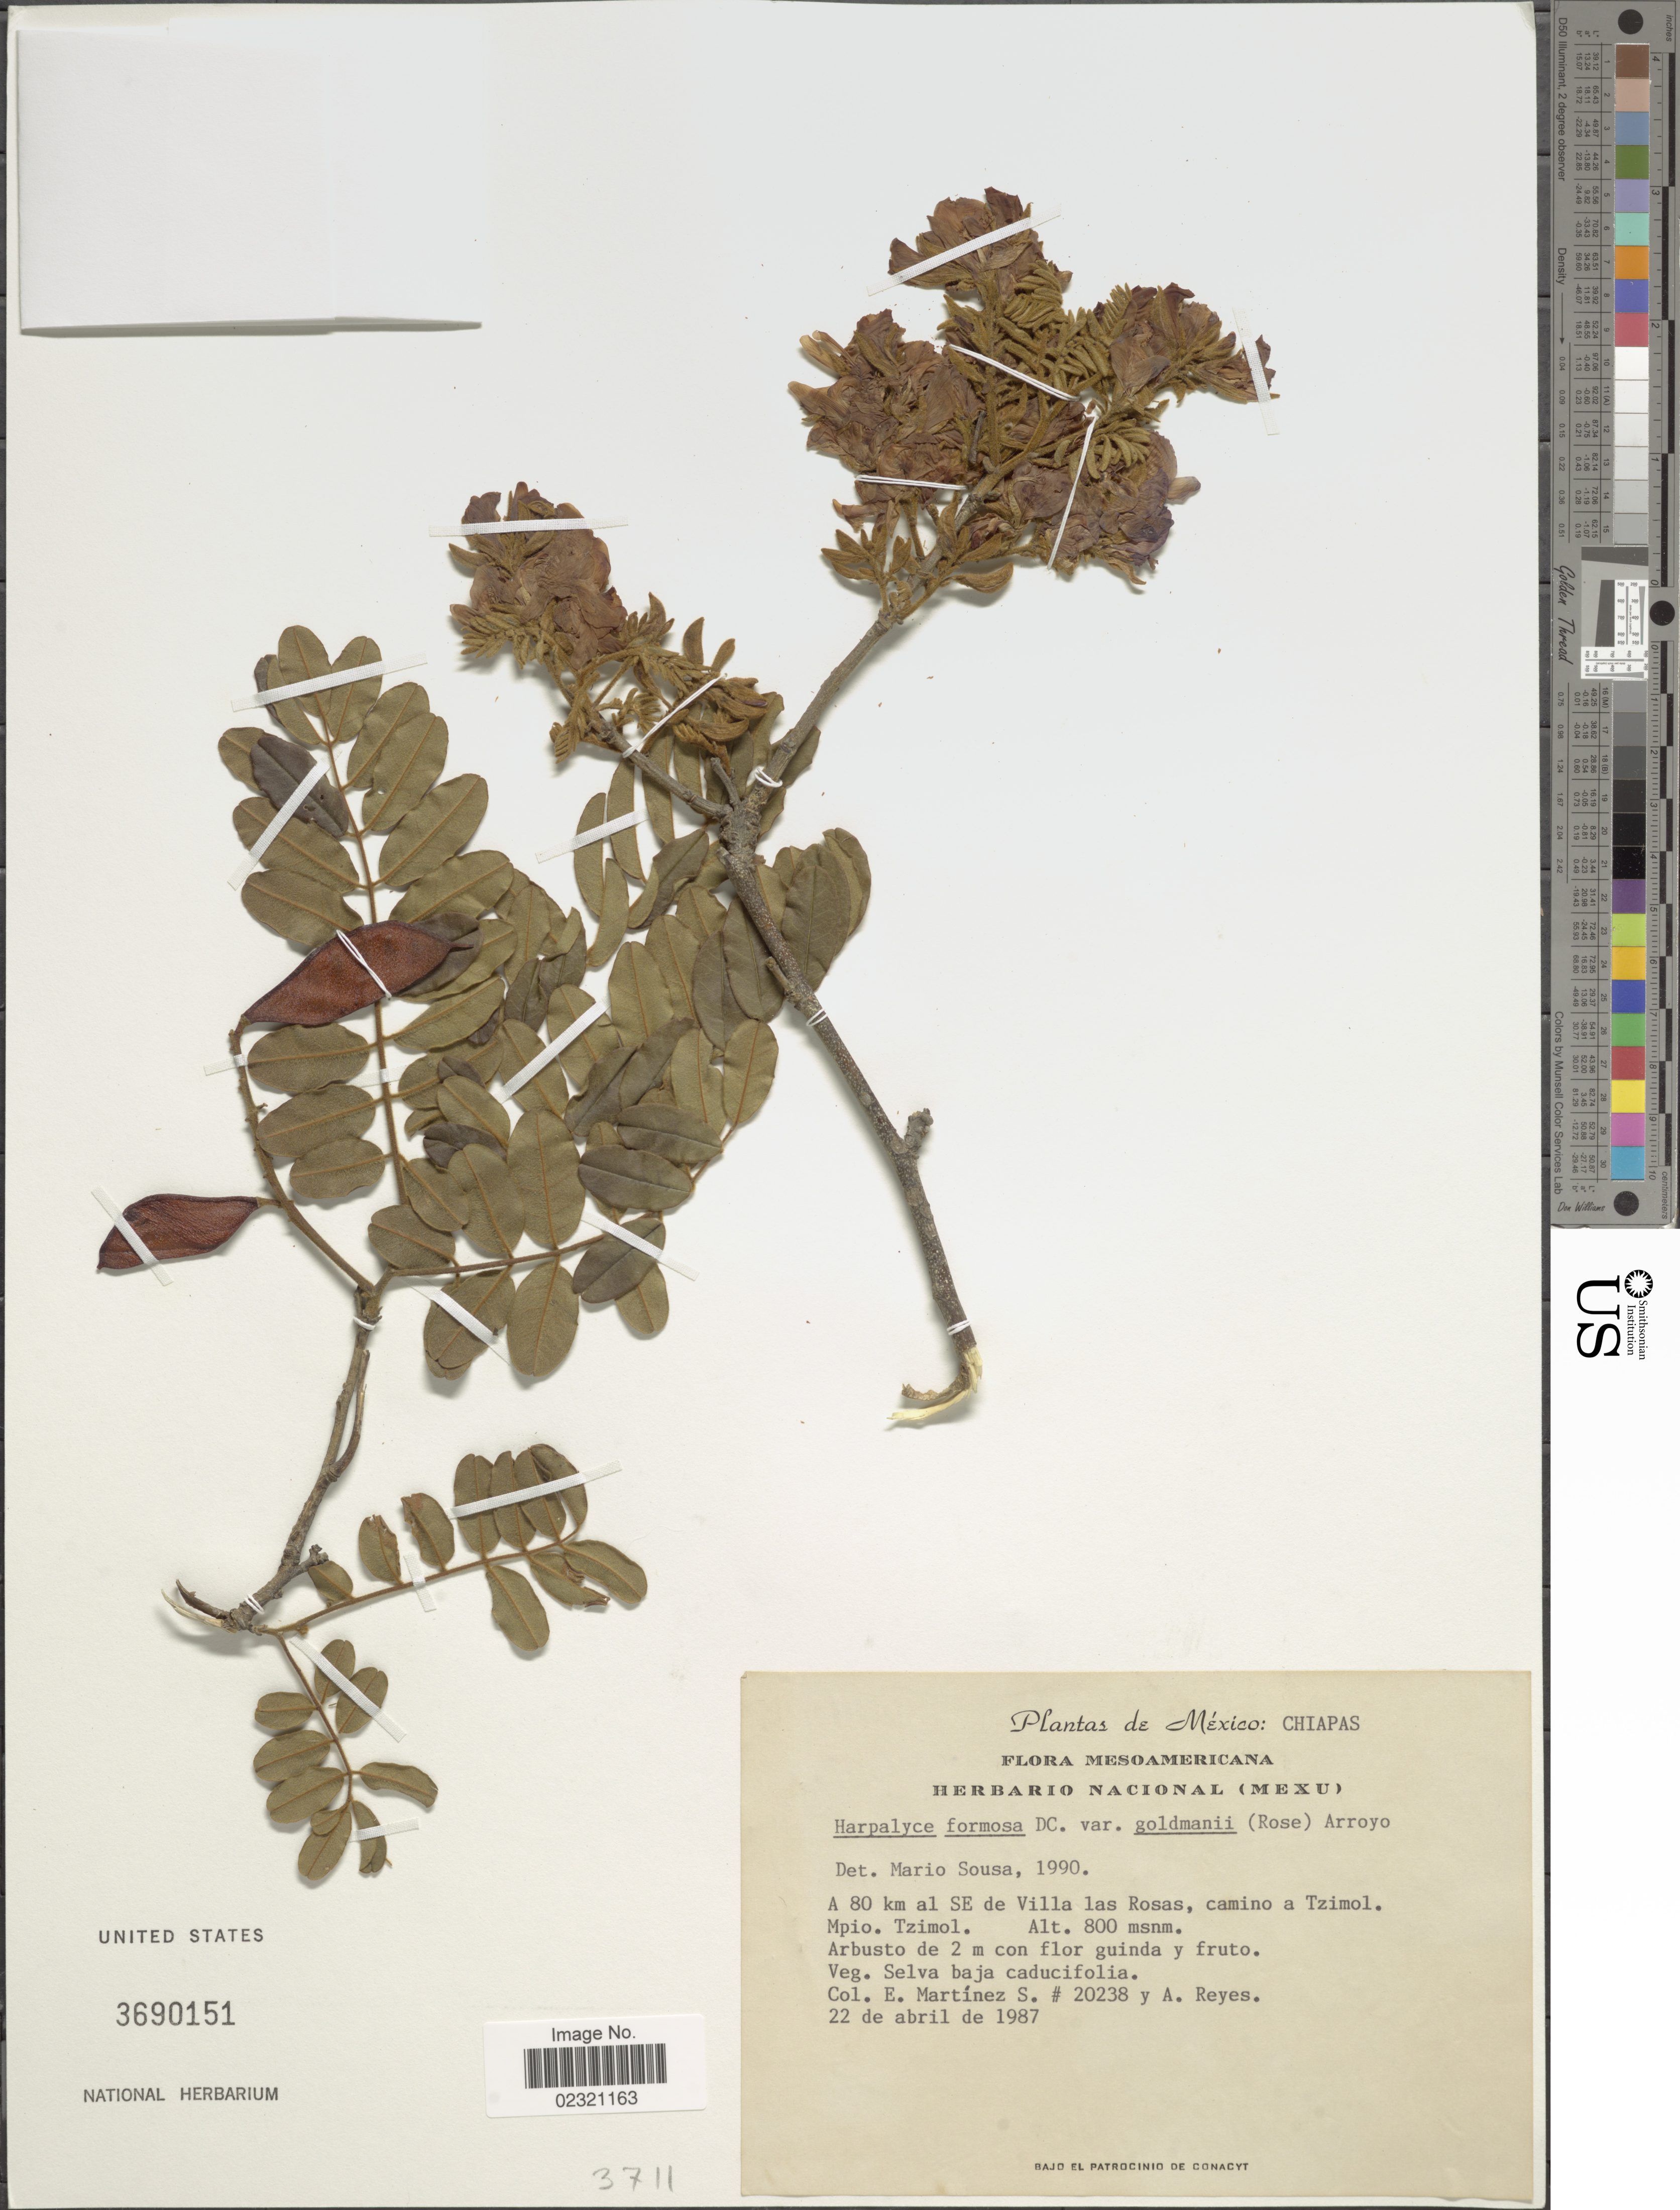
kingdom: Plantae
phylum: Tracheophyta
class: Magnoliopsida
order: Fabales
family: Fabaceae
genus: Harpalyce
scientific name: Harpalyce formosa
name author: DC.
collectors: E. M. Martínez S. & A. Reyes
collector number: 20238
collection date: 1987-04-22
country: Mexico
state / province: Chiapas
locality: A 80 km al SE de Villa las Rosas, camino a Tzimol. Mpio Tzimol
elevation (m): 800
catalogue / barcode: US 3690151